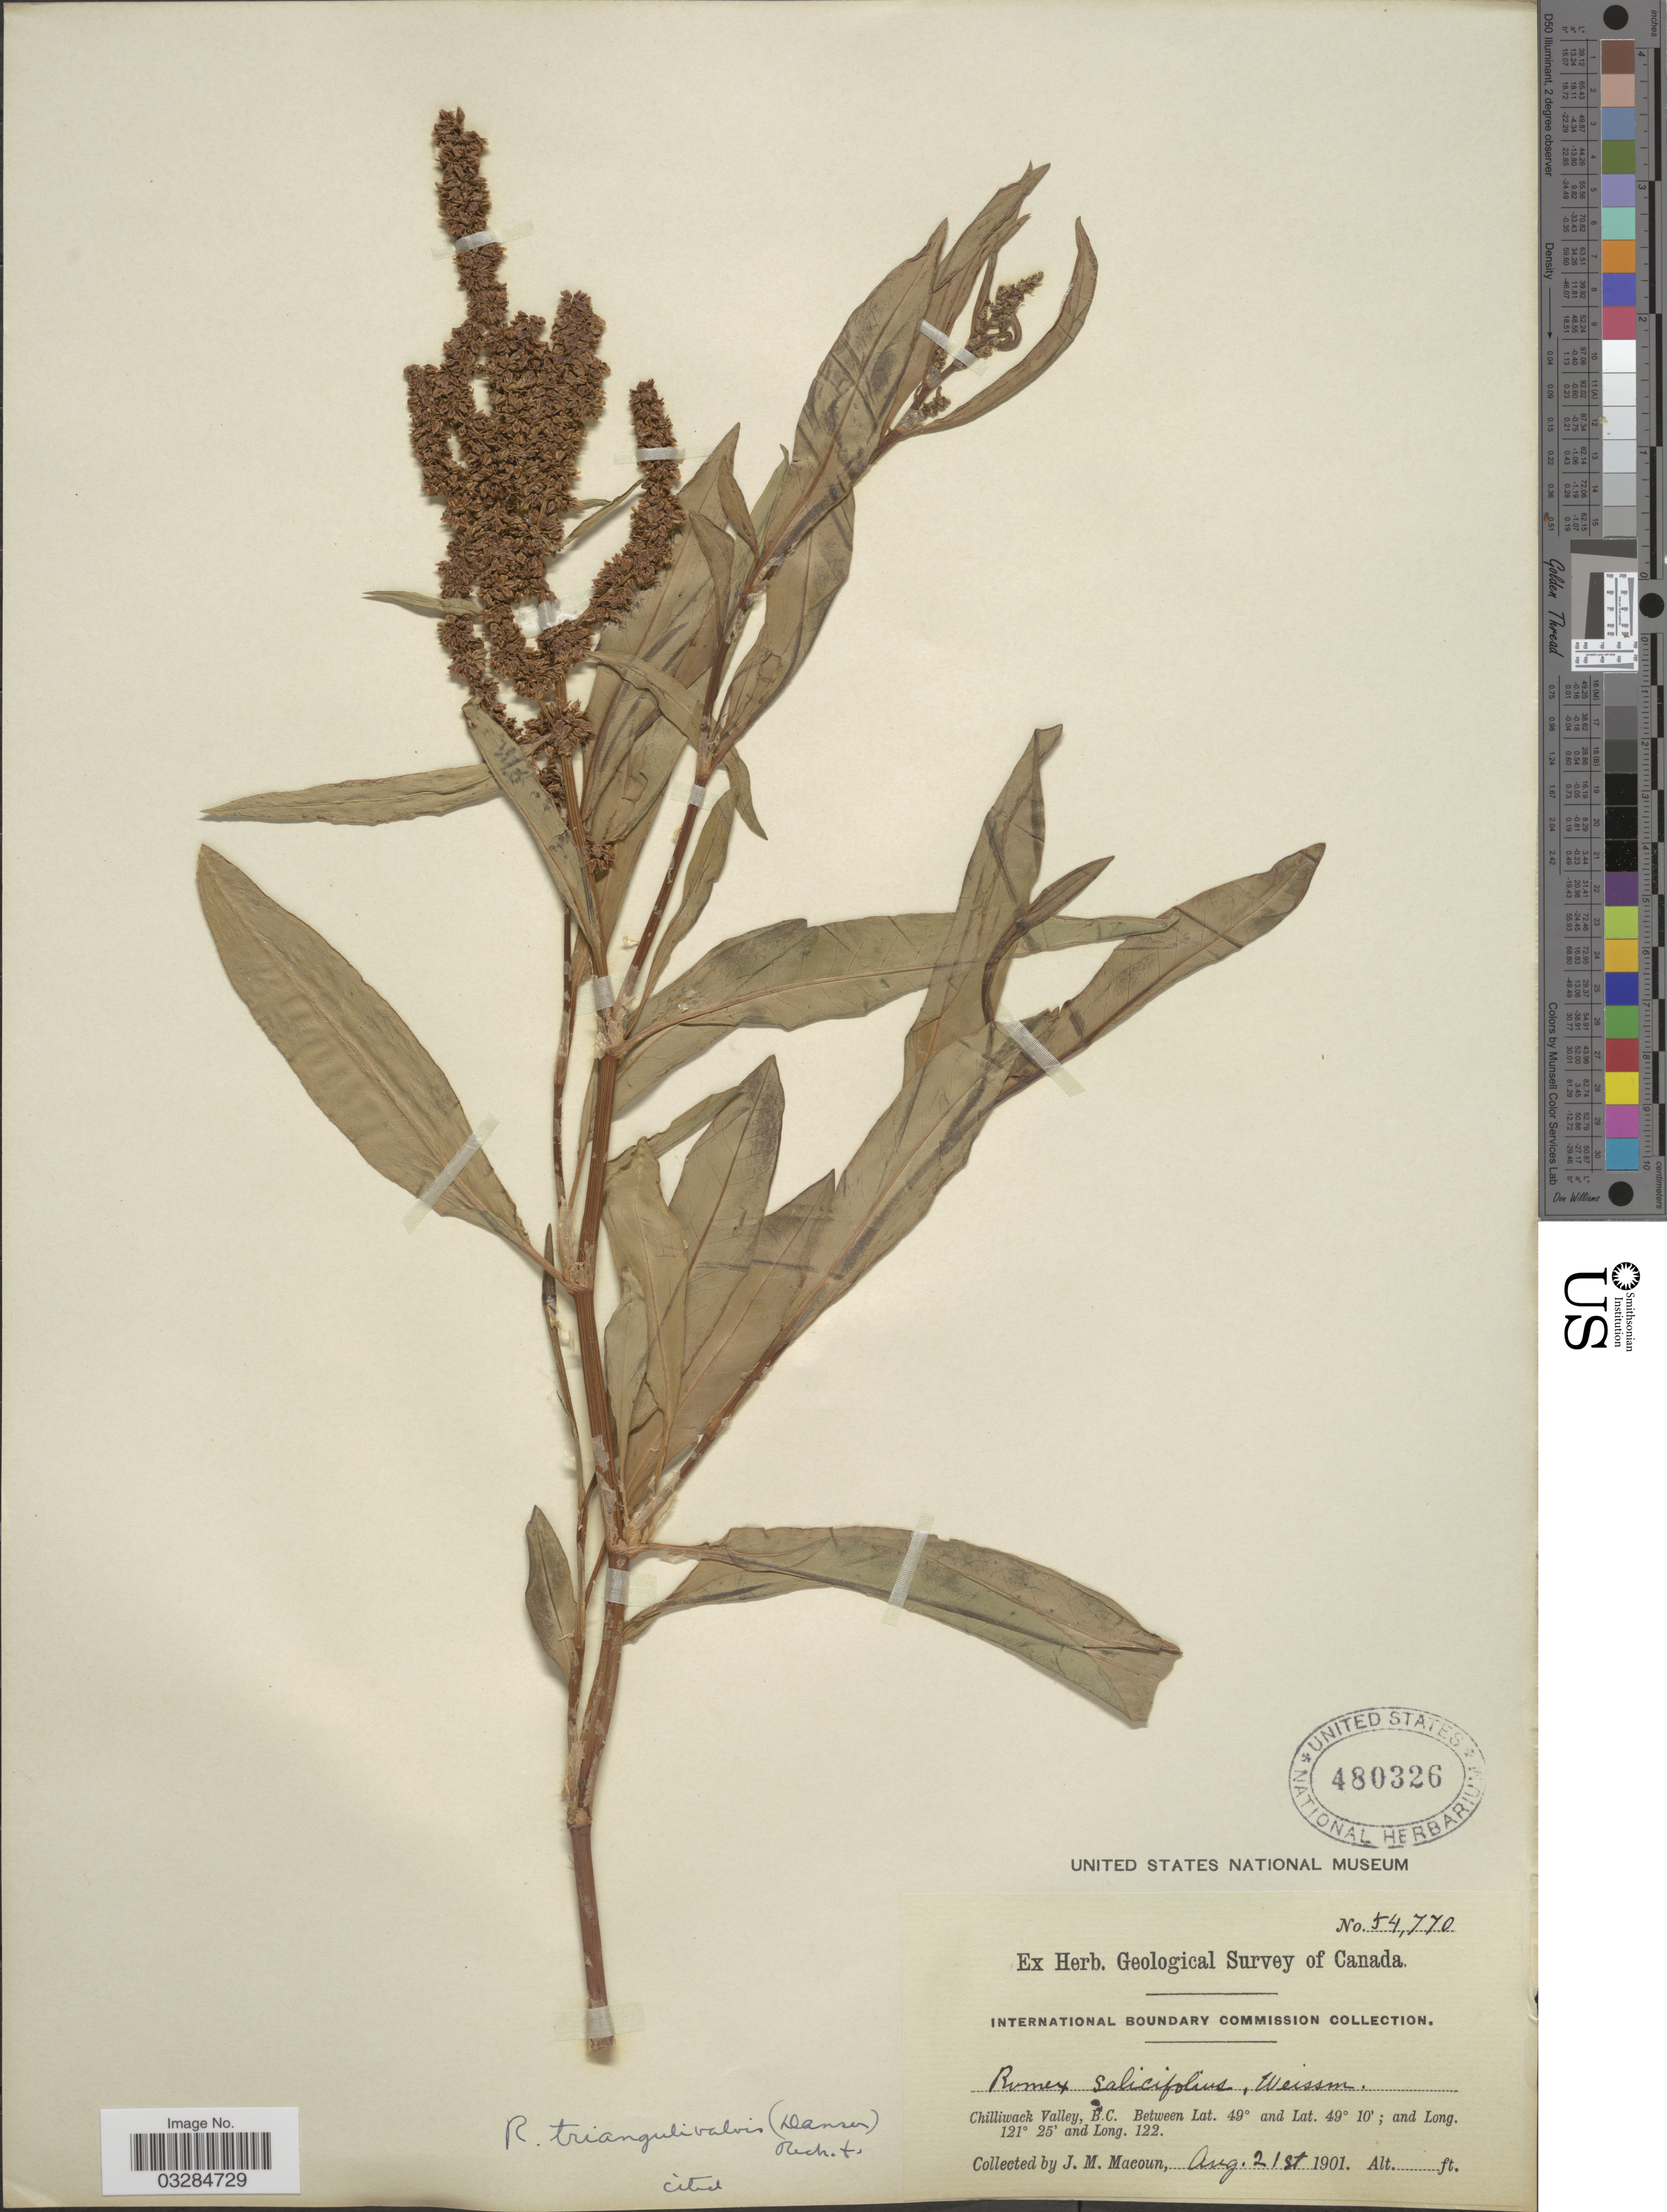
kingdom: Plantae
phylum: Tracheophyta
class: Magnoliopsida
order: Caryophyllales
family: Polygonaceae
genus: Rumex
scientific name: Rumex triangulivalvis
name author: (Danser) Rech. f.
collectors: J. M. Macoun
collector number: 54770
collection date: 1901-08-21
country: Canada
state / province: British Columbia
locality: Chilliwack Valley, B. C.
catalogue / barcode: US 480326